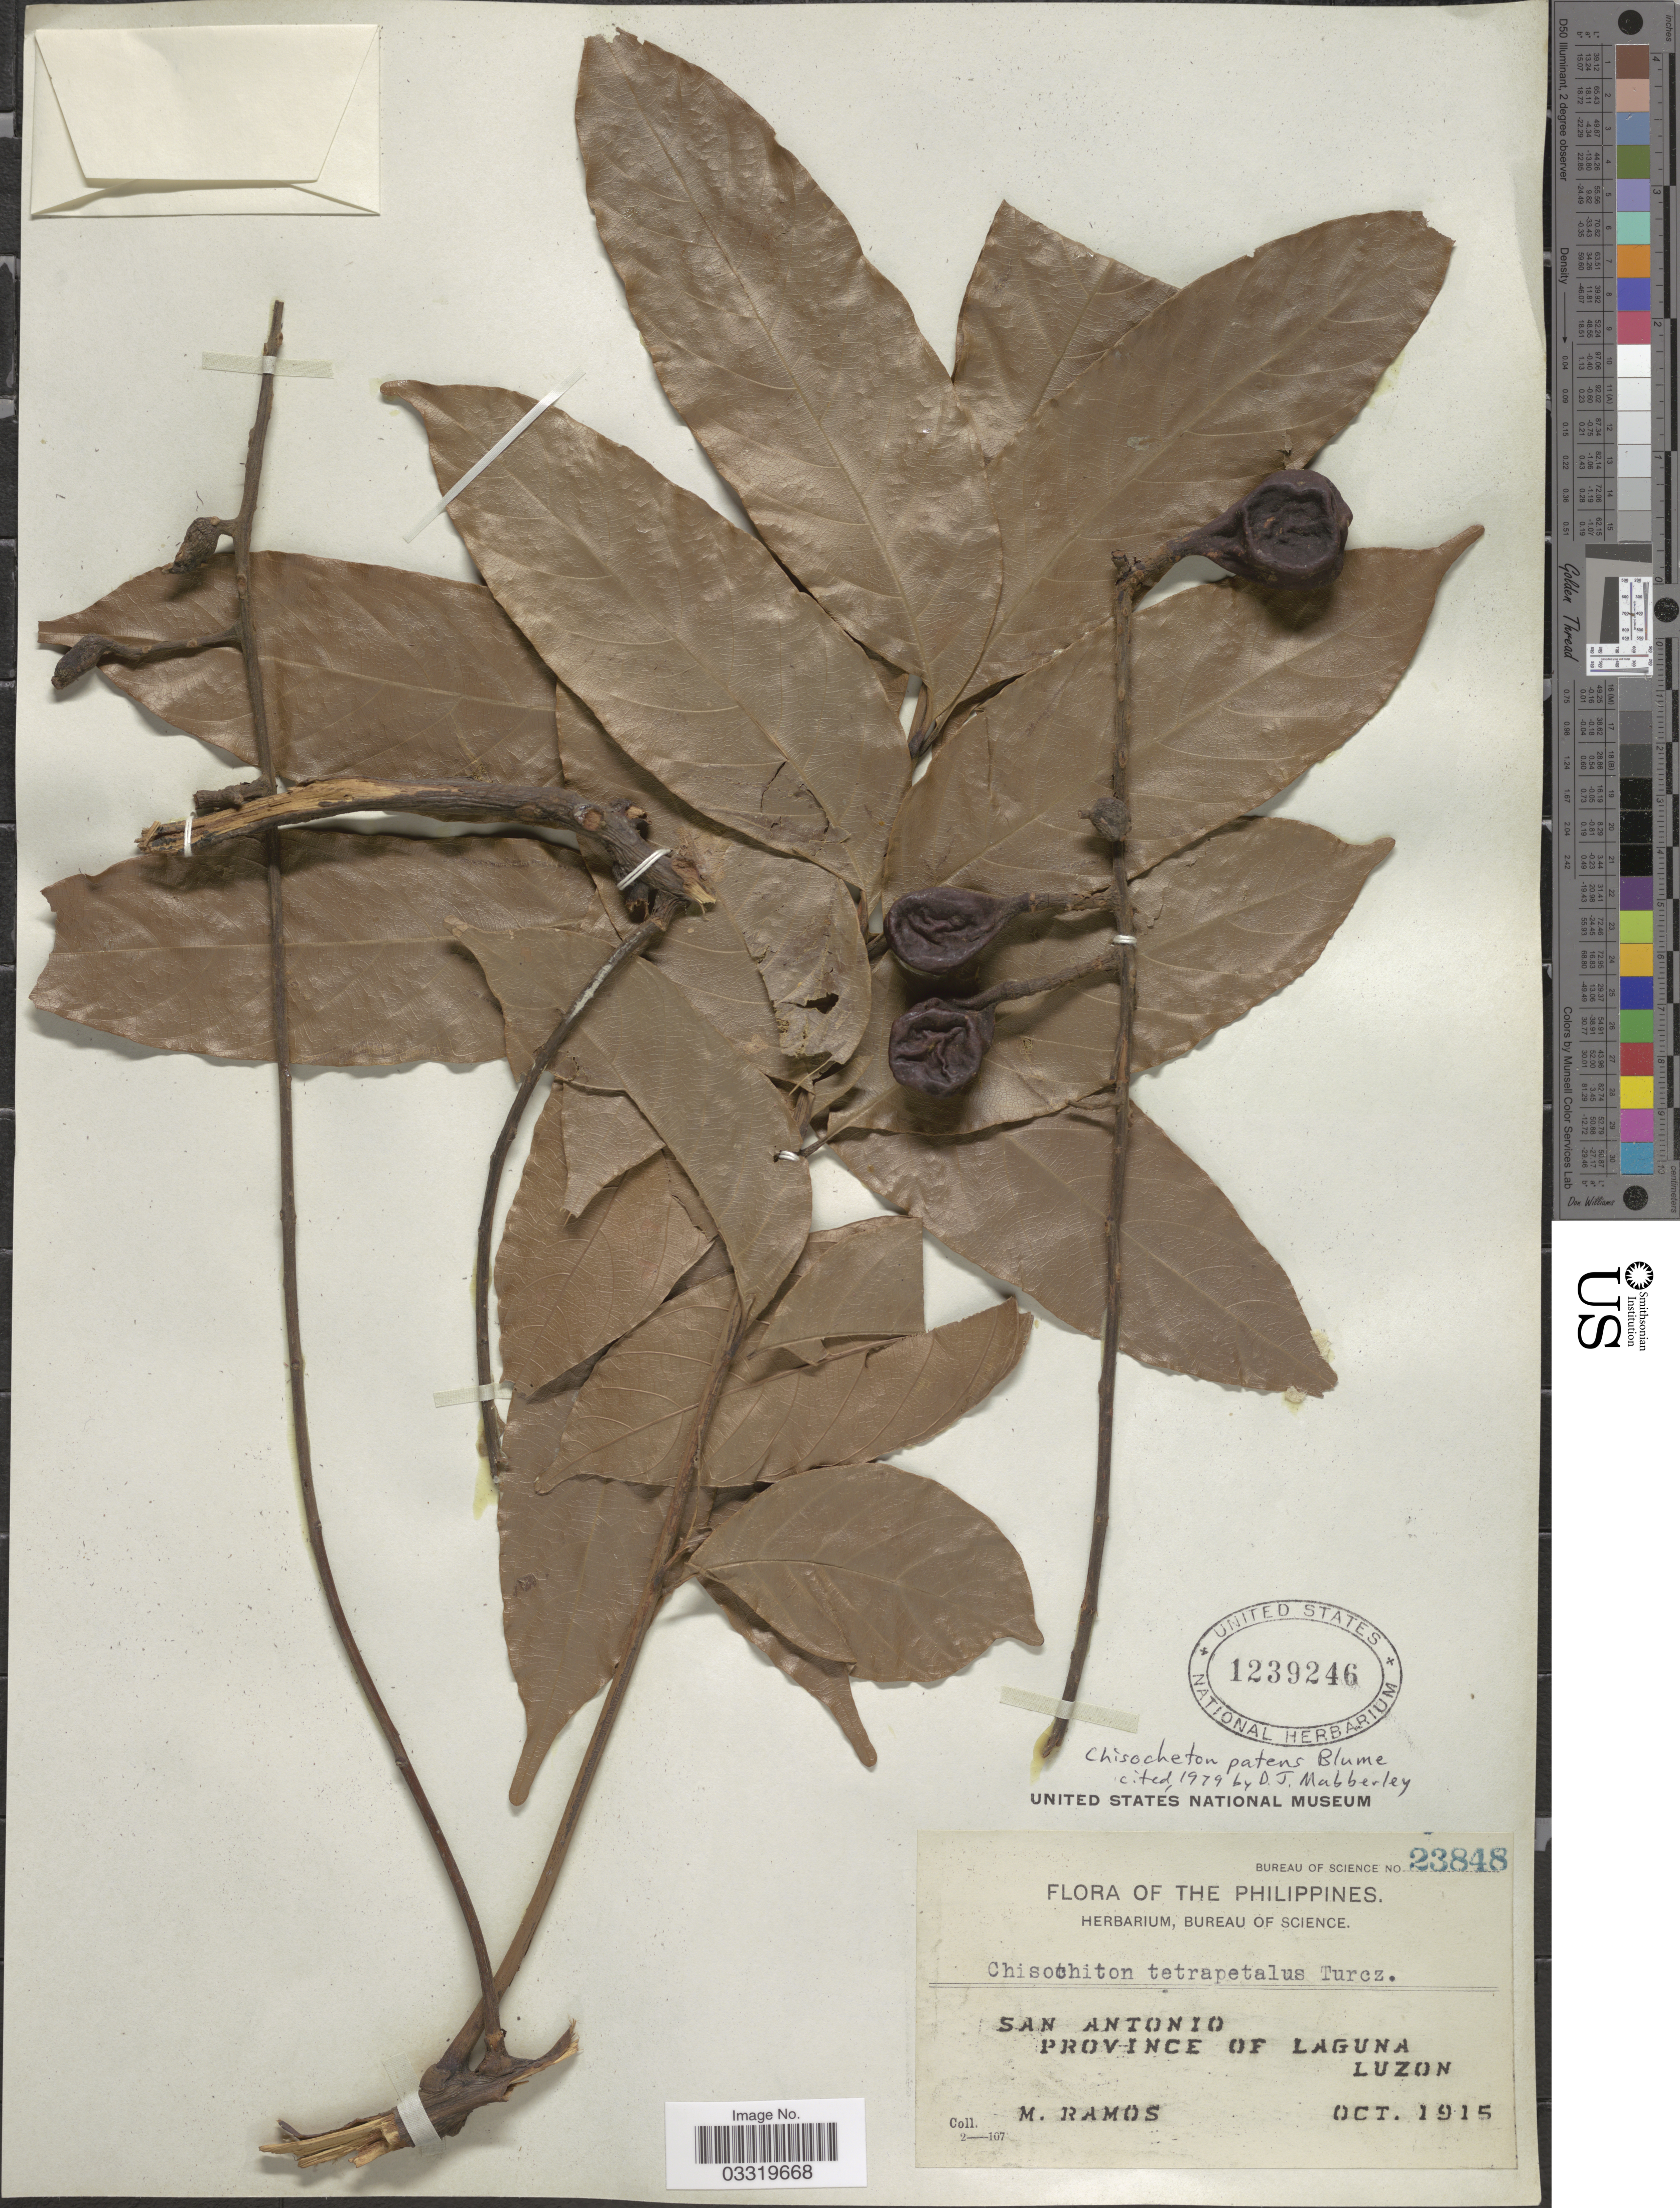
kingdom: Plantae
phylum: Tracheophyta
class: Magnoliopsida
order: Sapindales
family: Meliaceae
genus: Chisocheton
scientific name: Chisocheton patens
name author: Blume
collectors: M. Ramos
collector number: Bureau of Science 23848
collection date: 1915-10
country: Philippines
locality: San Antonio. Province of Laguna. Luzon.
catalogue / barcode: US 1239246